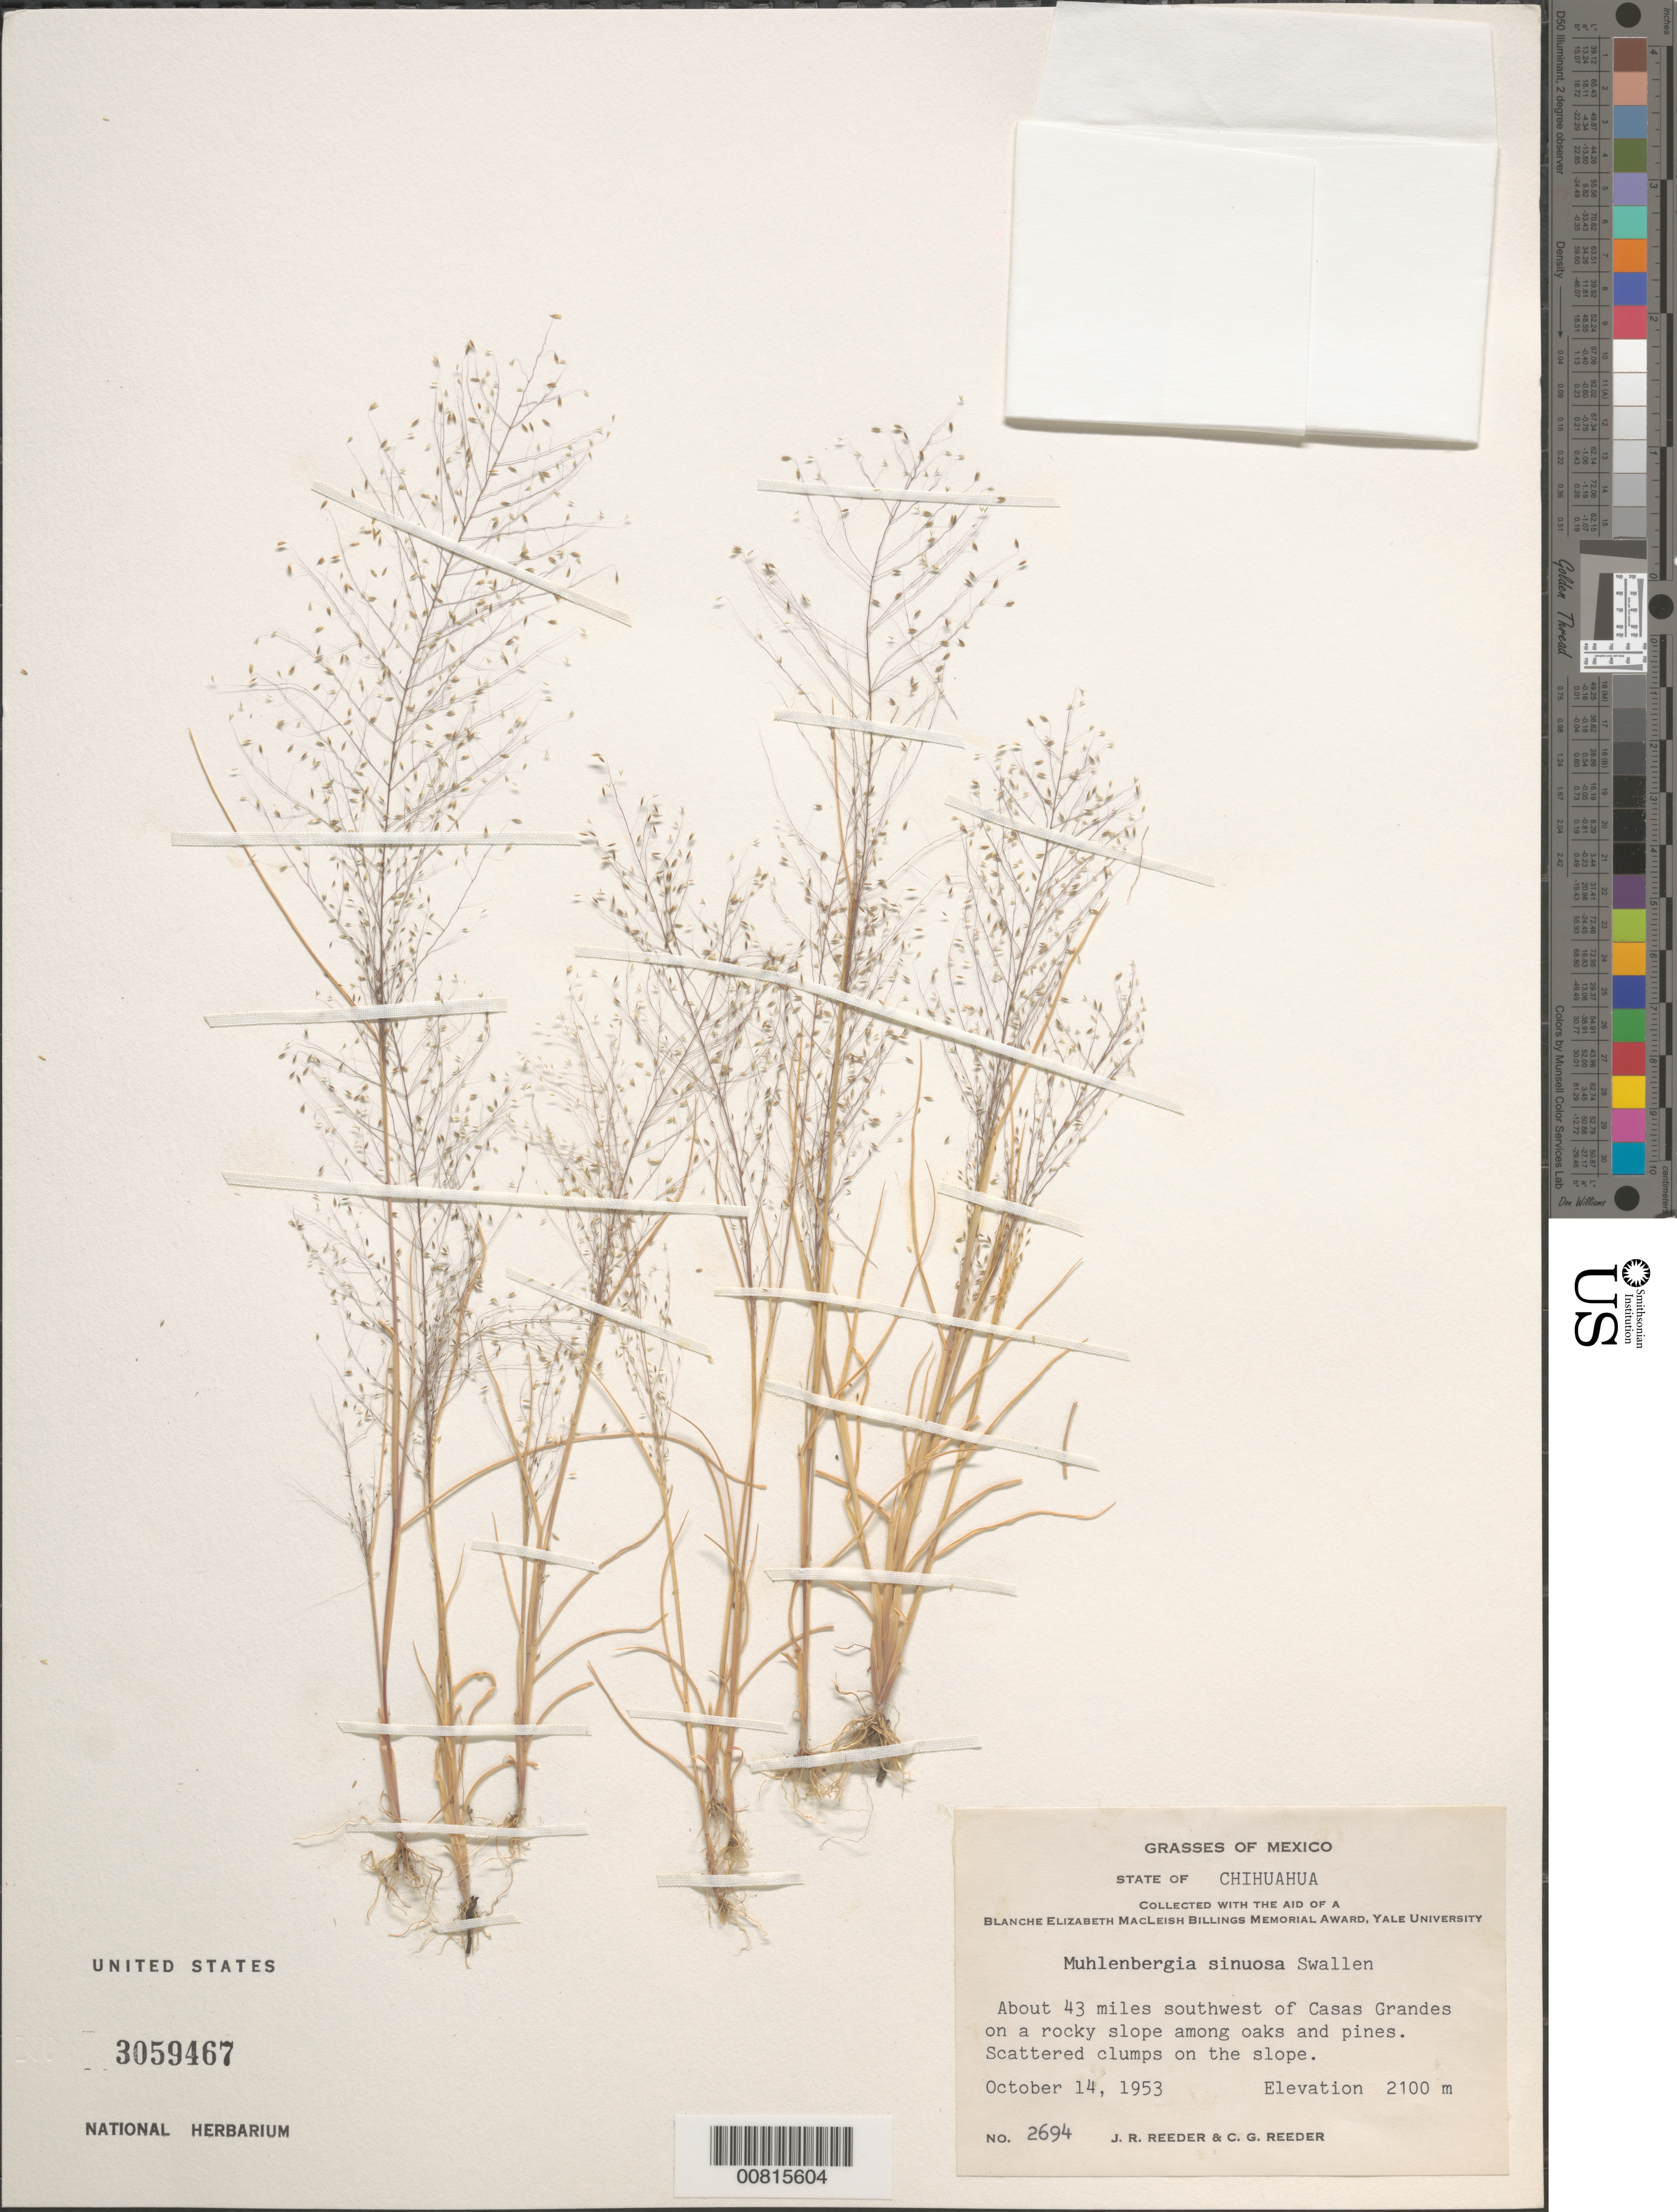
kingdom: Plantae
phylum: Tracheophyta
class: Liliopsida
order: Poales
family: Poaceae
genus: Muhlenbergia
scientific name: Muhlenbergia sinuosa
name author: Swallen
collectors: J. R. Reeder & C. G. Reeder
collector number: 2694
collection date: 1953-10-14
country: Mexico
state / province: Chihuahua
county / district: Casas Grandes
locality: About 43 mi SW of Casas Grandes, mpio. Casas Grandes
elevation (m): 2100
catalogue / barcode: US 3059467